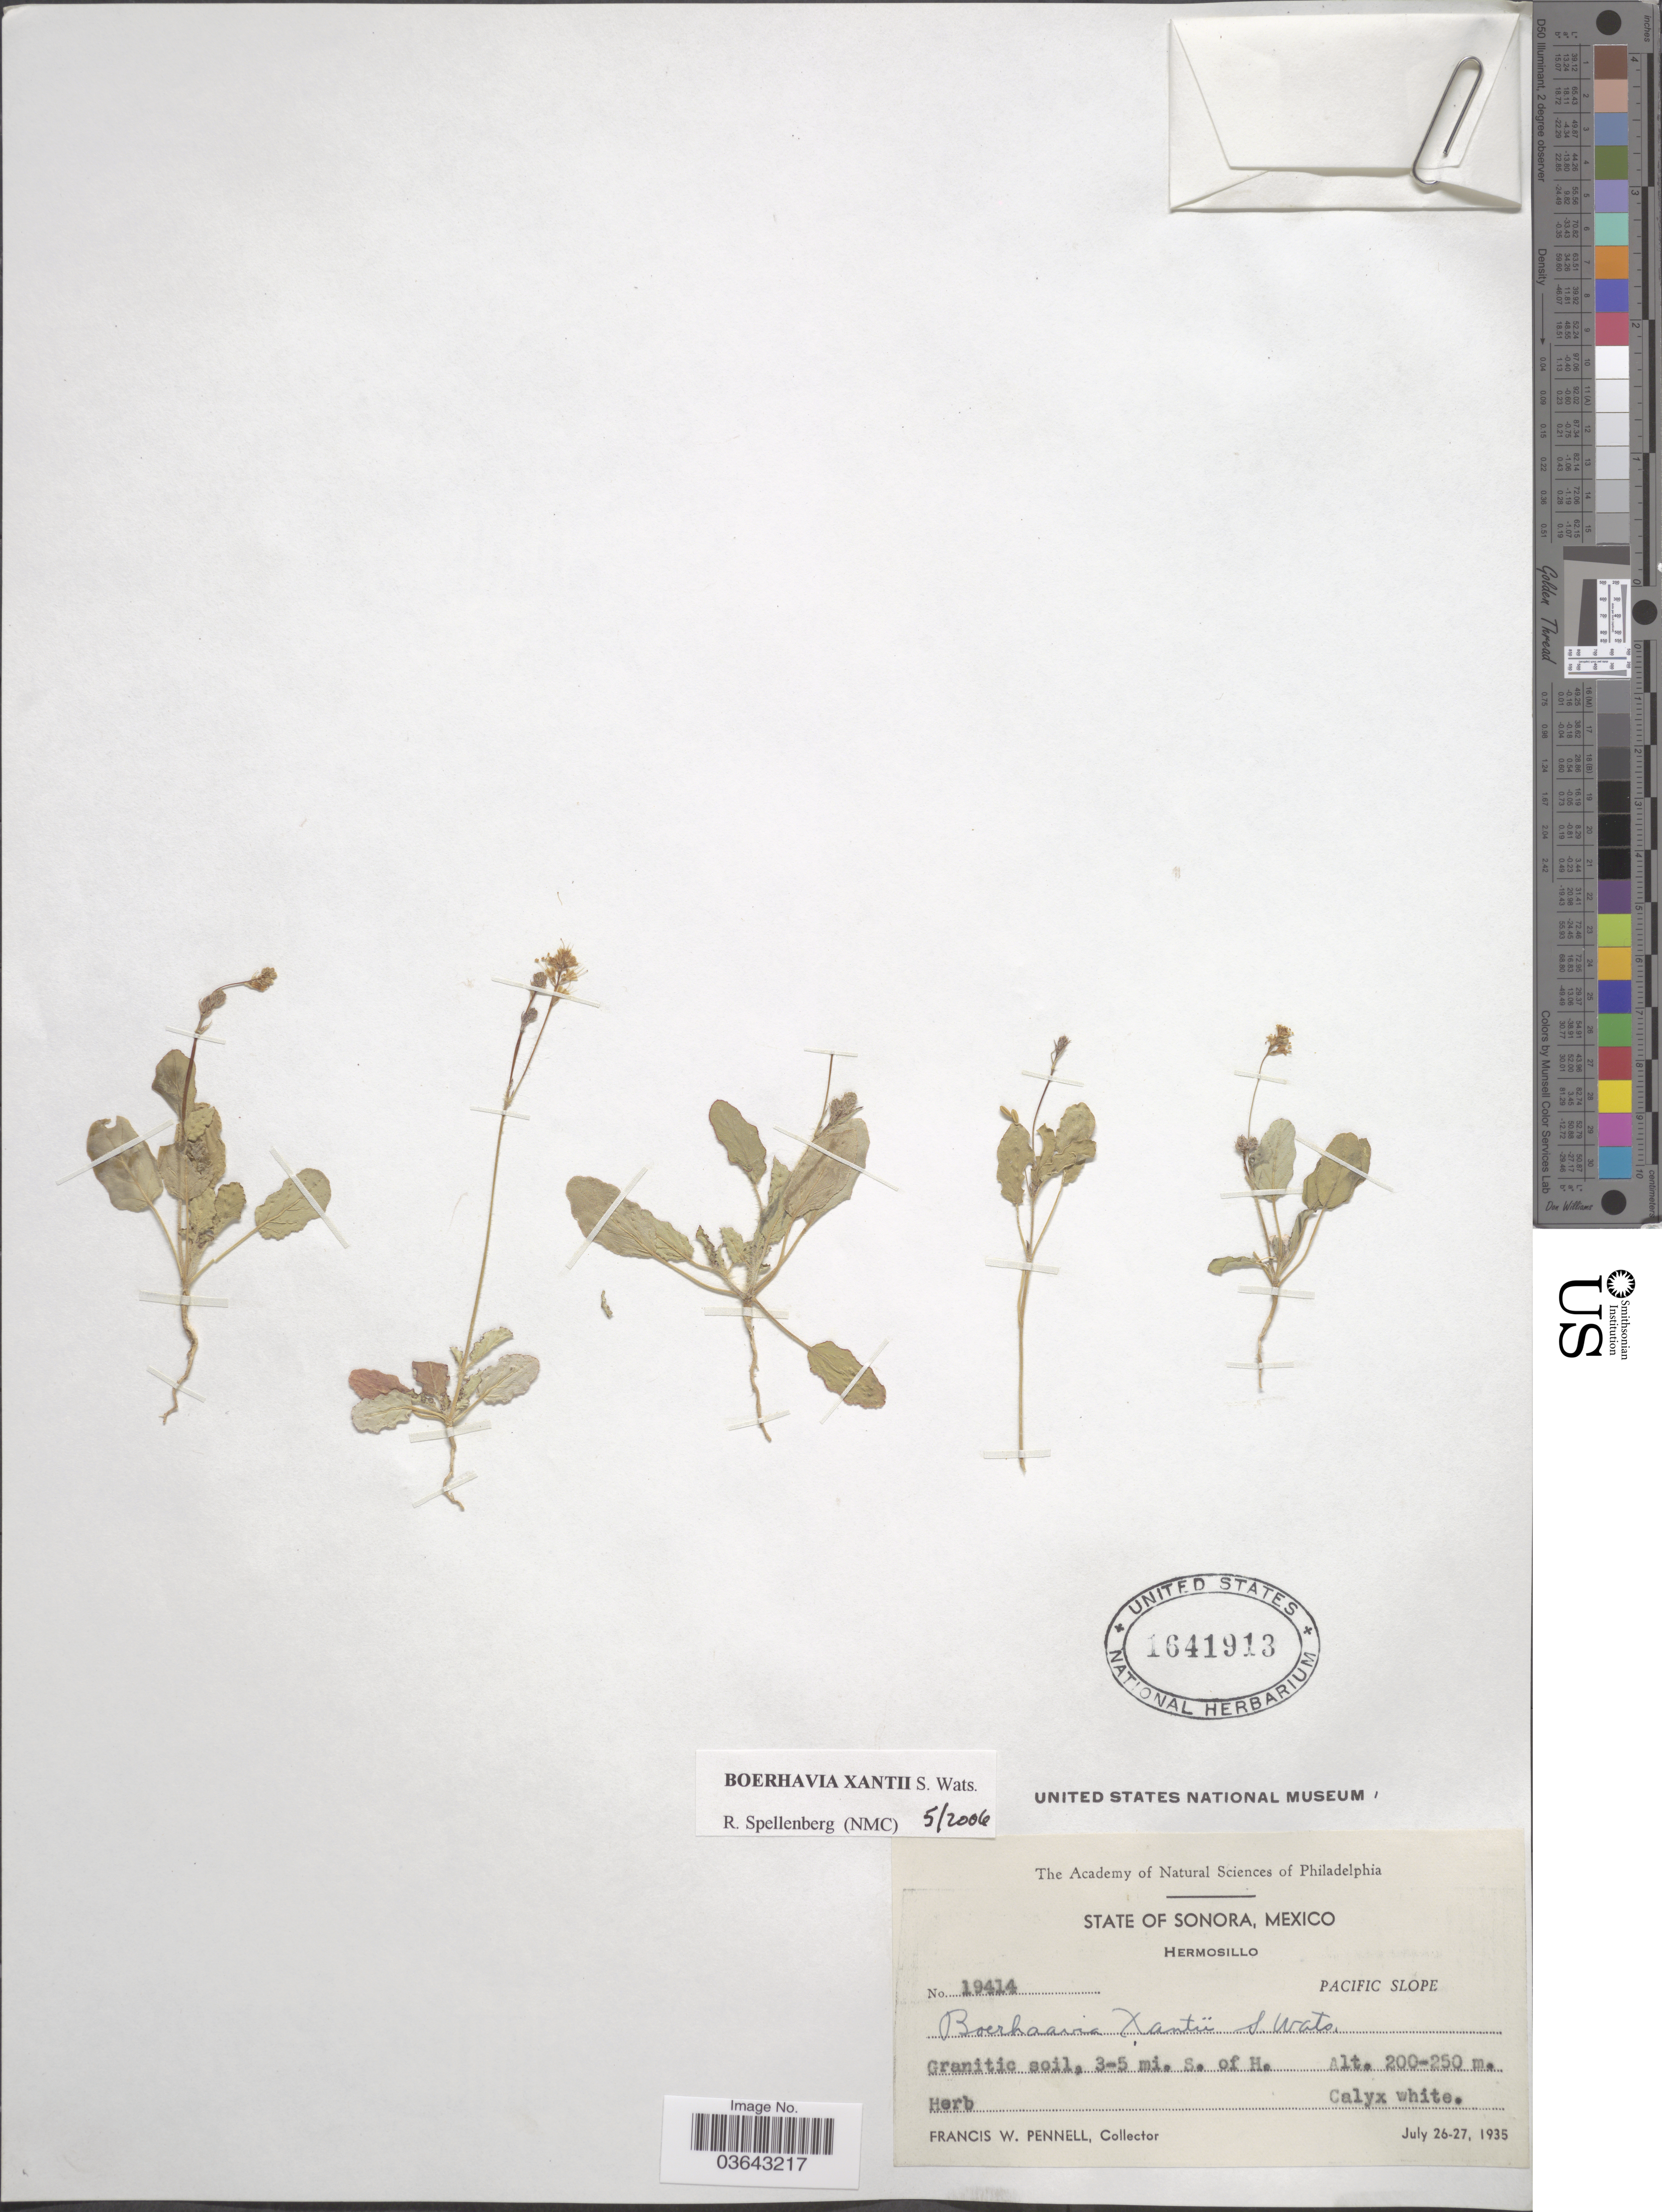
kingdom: Plantae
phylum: Tracheophyta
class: Magnoliopsida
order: Caryophyllales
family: Nyctaginaceae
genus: Boerhavia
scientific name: Boerhavia xanti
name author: S. Watson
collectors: F. W. Pennell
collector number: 19414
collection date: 1935-07-26/1935-07-27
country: Mexico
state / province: Sonora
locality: Hermosillo. Pacific Slope. Granitic soil, 3-5 mi. S. of H.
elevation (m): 200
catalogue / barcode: US 1641913